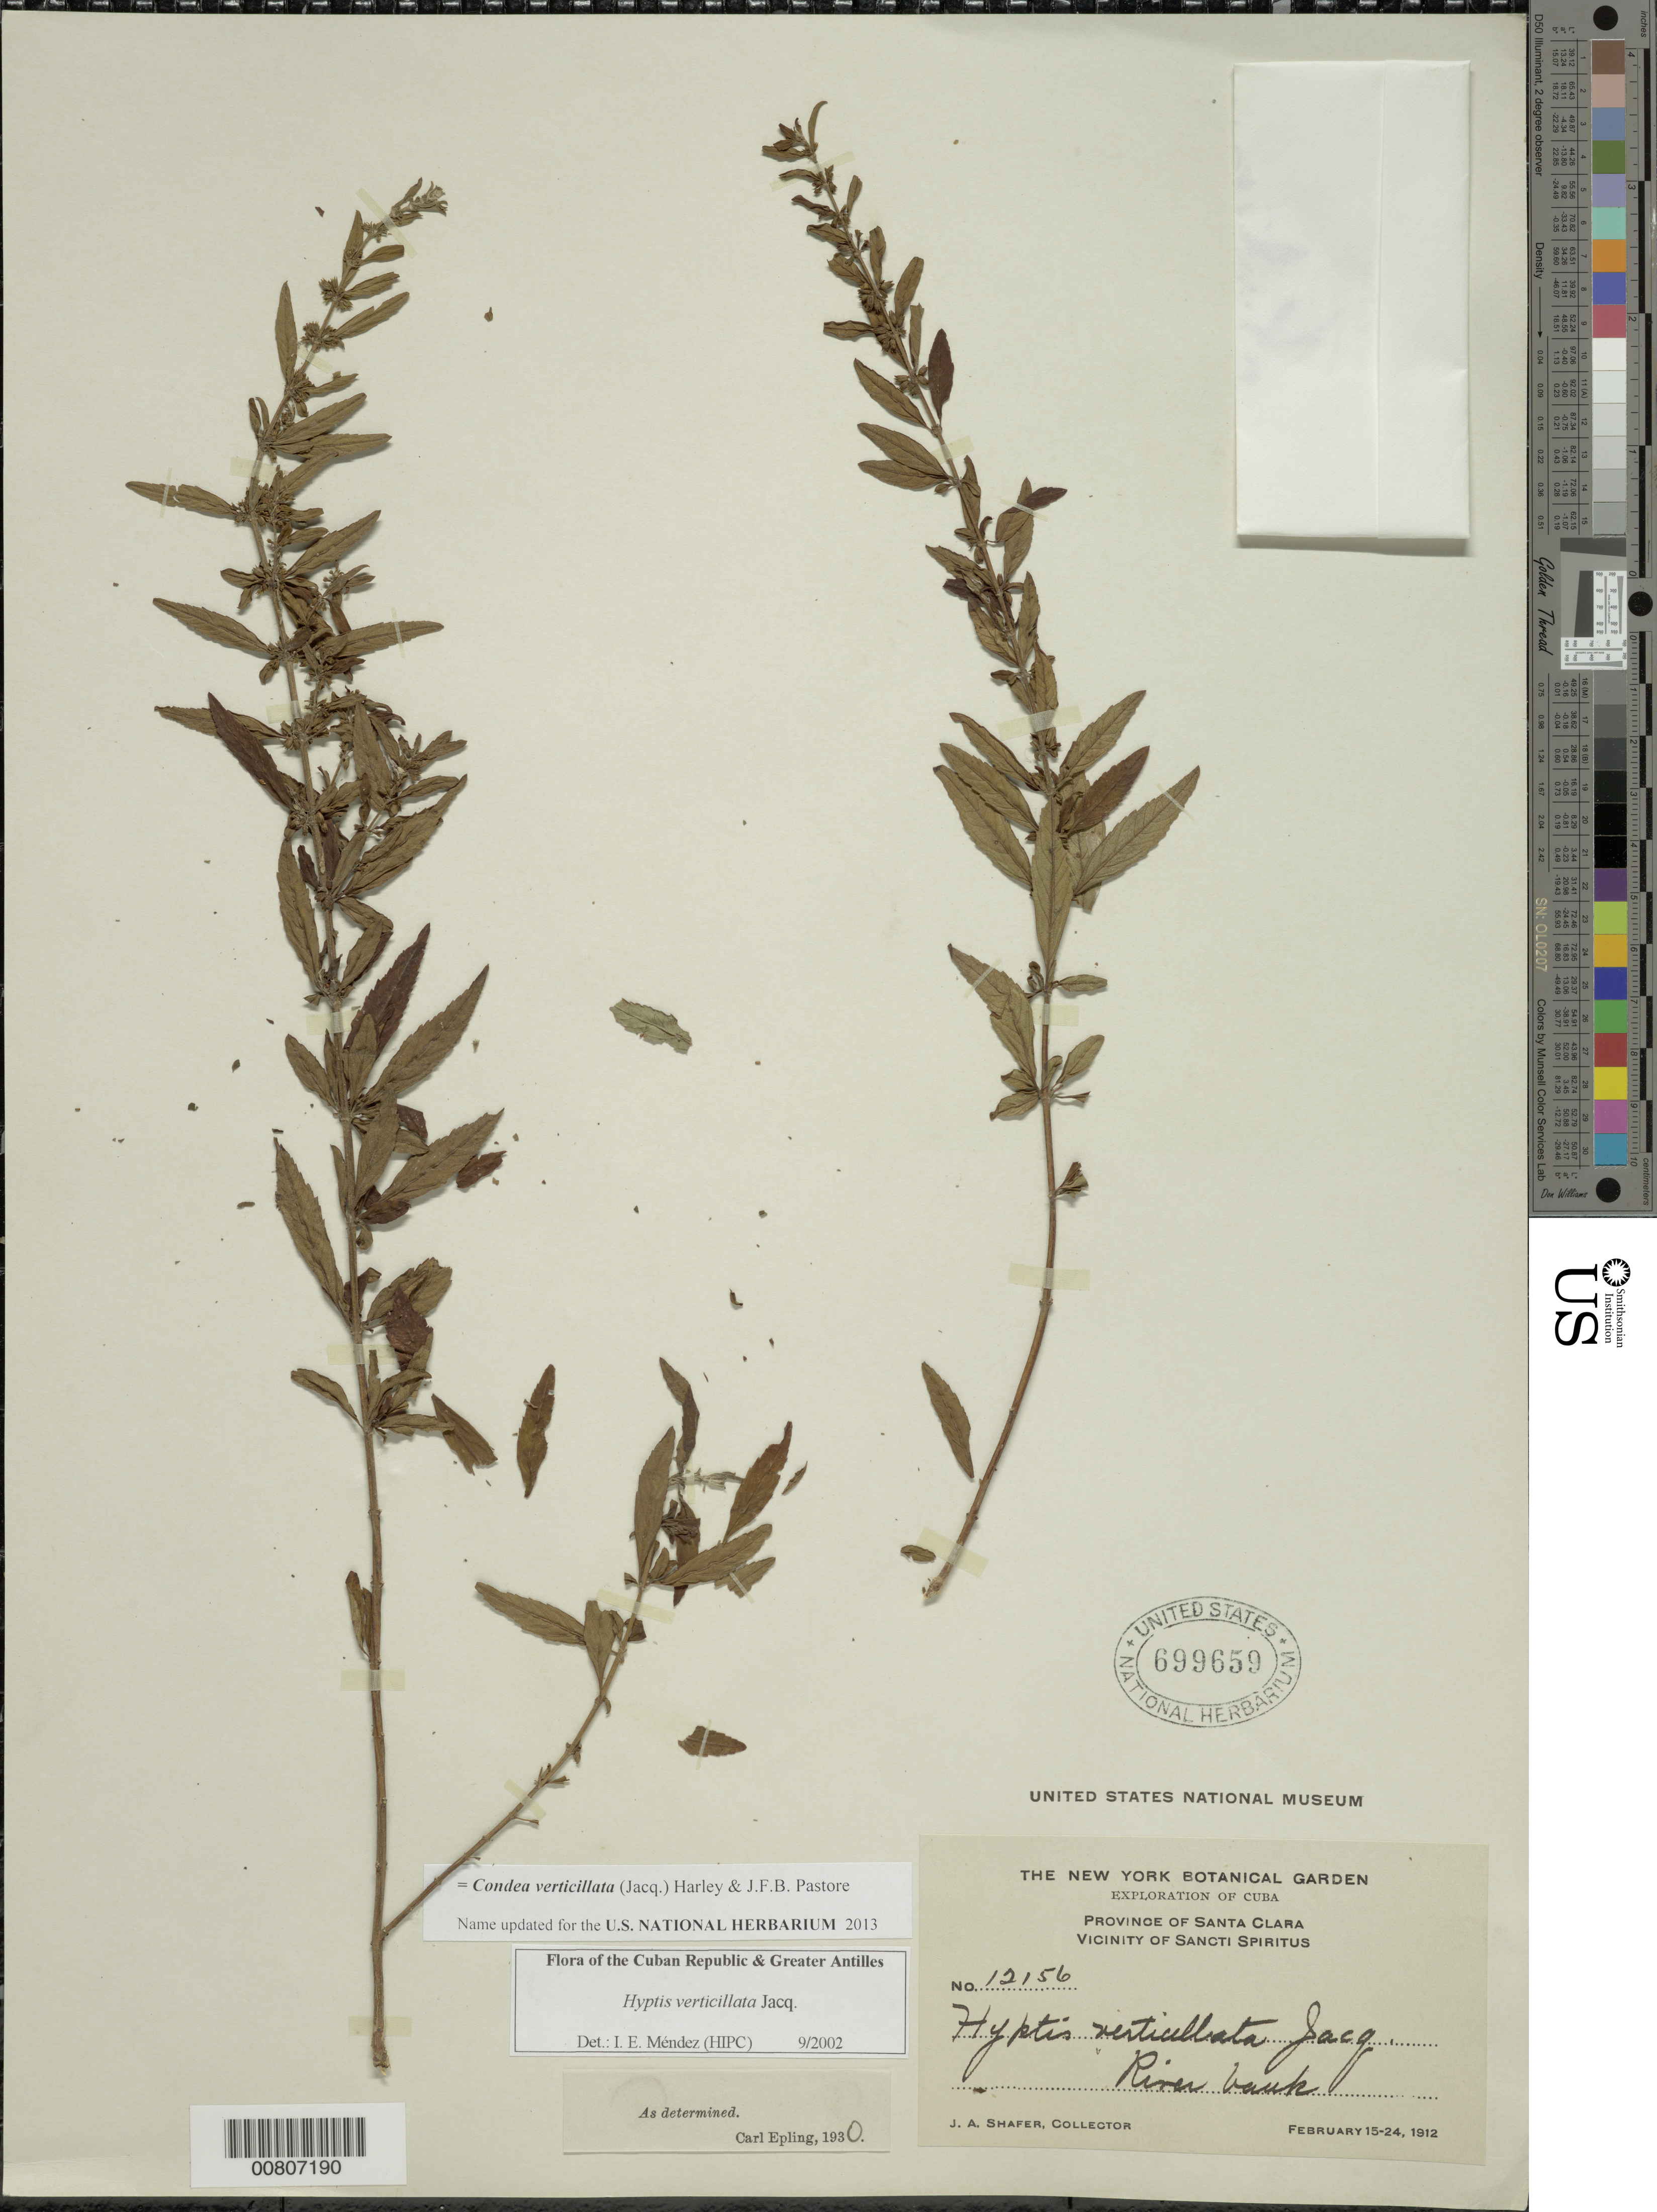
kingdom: Plantae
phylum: Tracheophyta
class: Magnoliopsida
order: Lamiales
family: Lamiaceae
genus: Hyptis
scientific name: Hyptis verticillata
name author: Jacq.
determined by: Méndez, Isidro E., (HIPC)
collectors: J. A. Shafer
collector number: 12156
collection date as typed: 15 Feb 1912 to 24 Feb 1912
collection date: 1912-02-15/1912-02-24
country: Cuba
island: Cuba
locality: Prov Santa Clara, vicinity of Sancti Spiritis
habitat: River bank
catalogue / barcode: US 699659